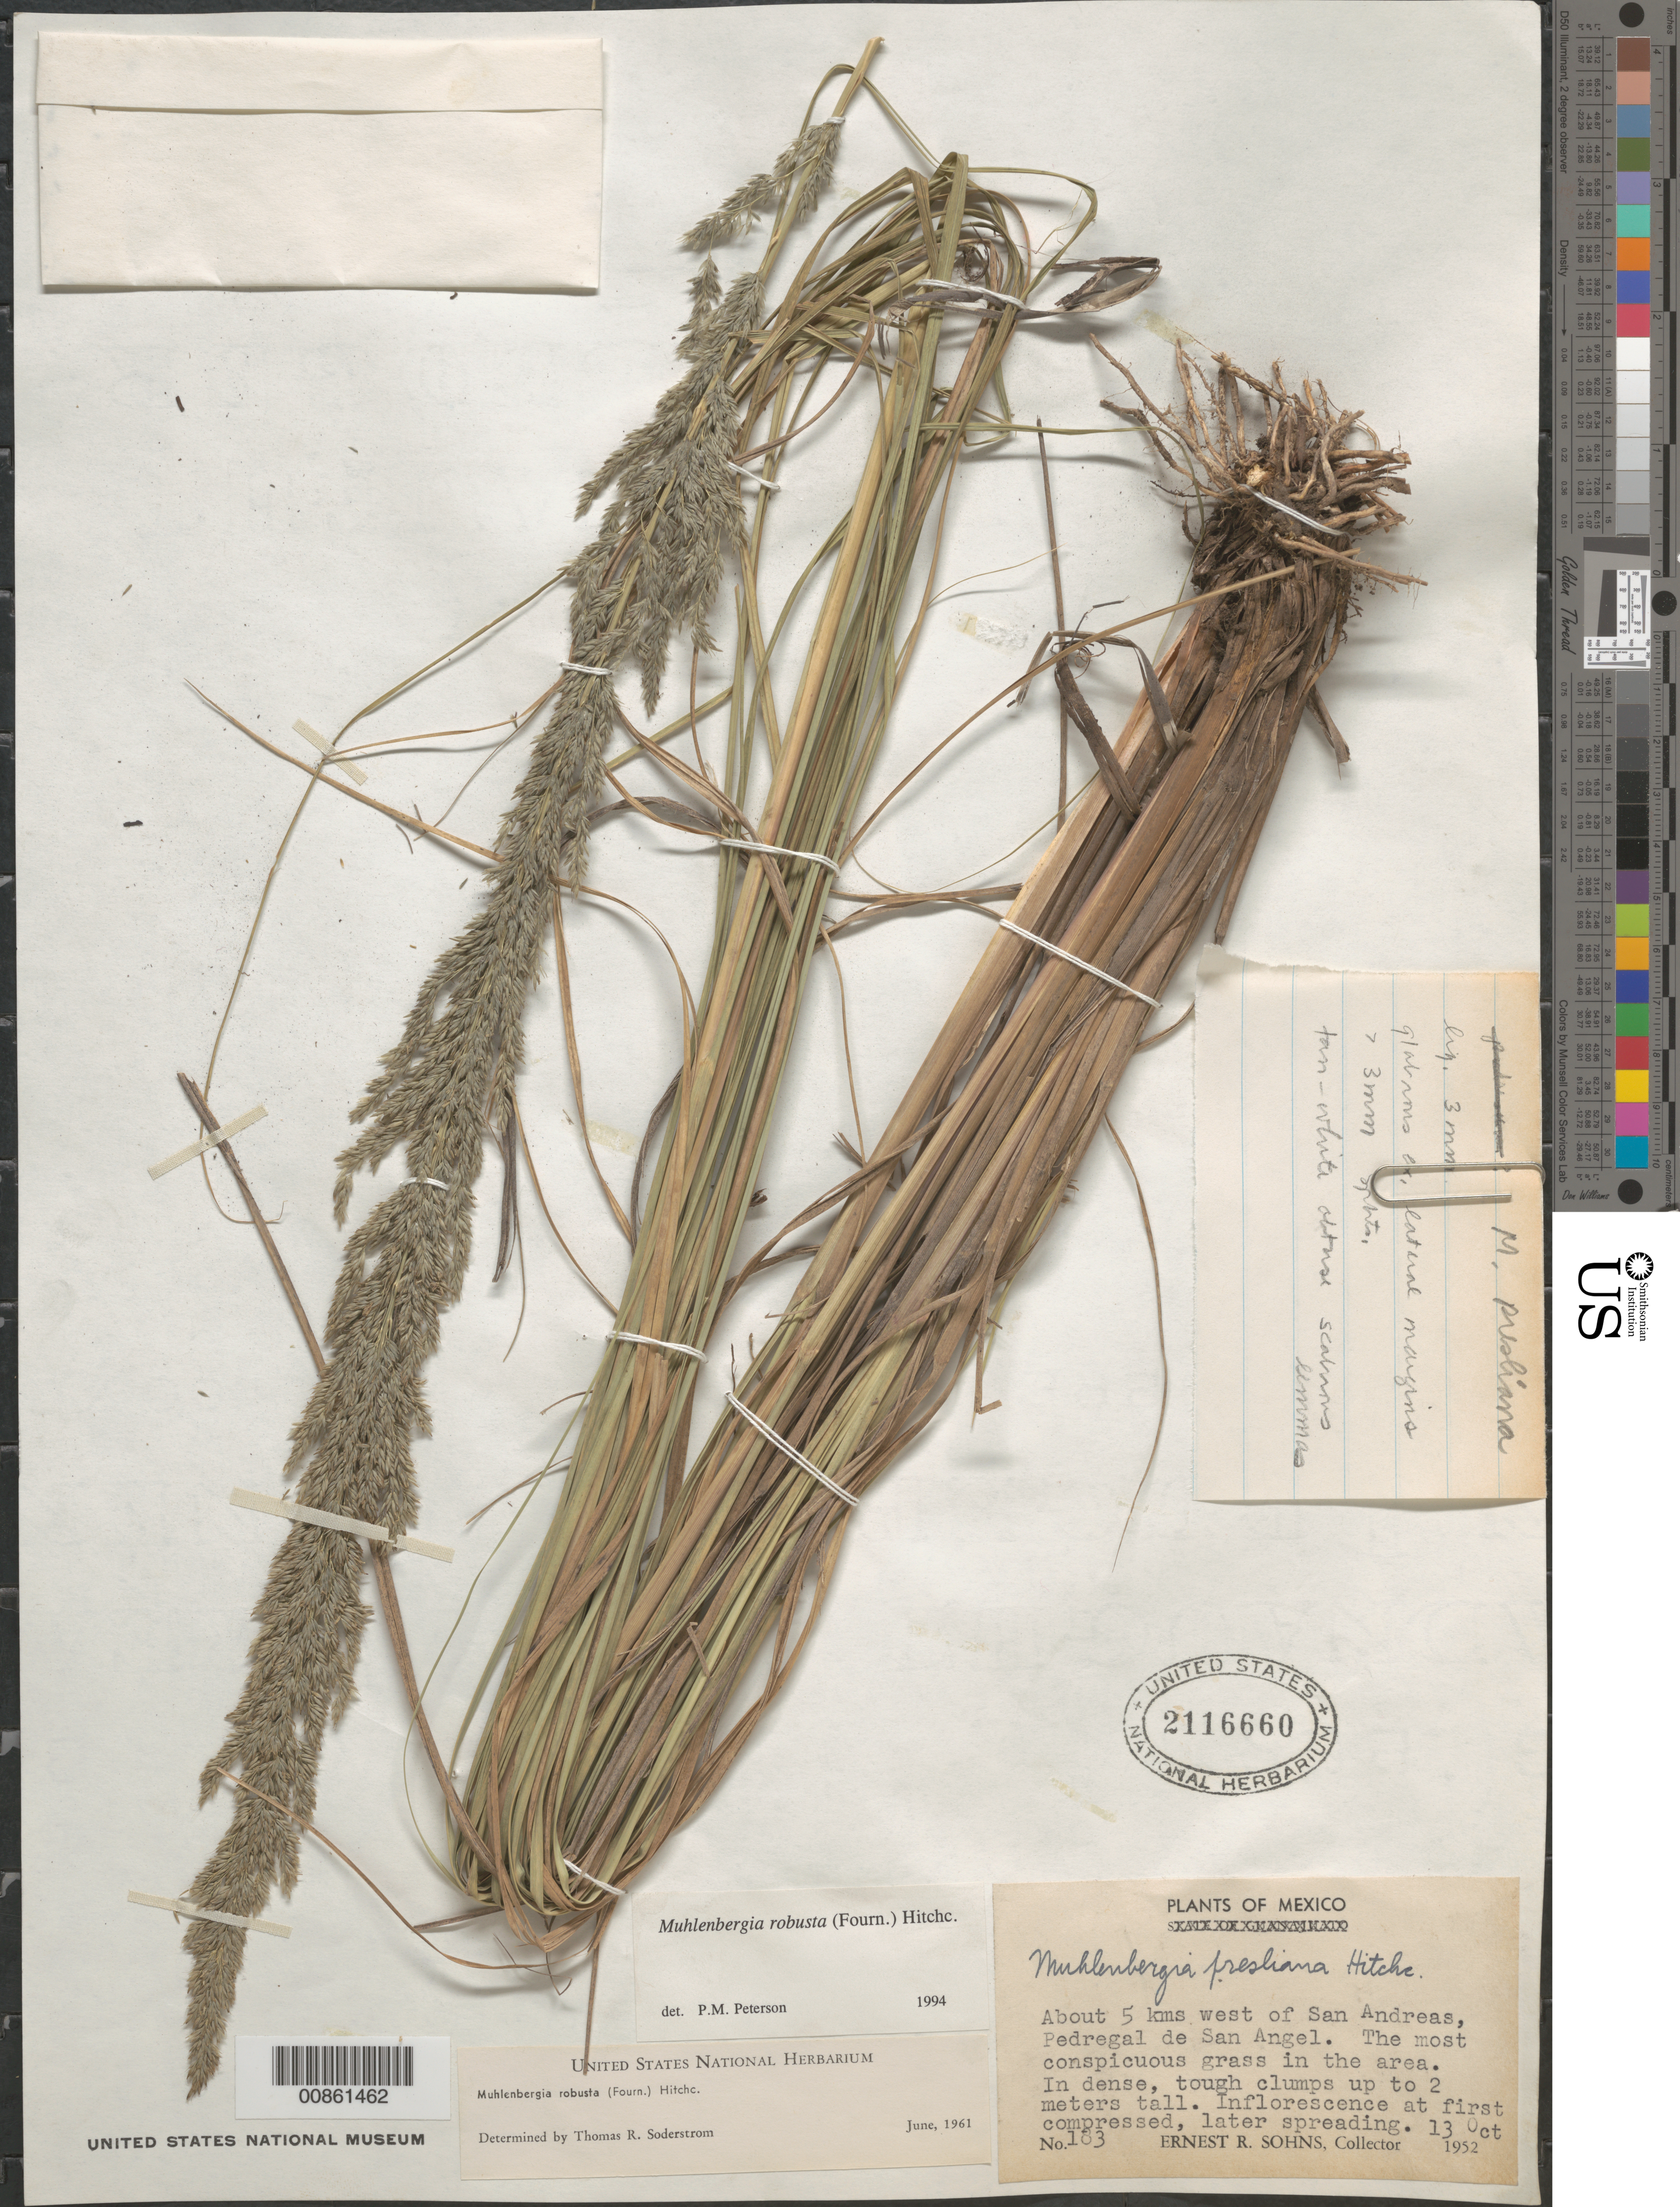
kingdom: Plantae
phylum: Tracheophyta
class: Liliopsida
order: Poales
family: Poaceae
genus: Muhlenbergia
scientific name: Muhlenbergia robusta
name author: (E. Fourn.) Hitchc.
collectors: E. R. Sohns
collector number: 183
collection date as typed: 13 Oct 1952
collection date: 1952-10-13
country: Mexico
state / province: Distrito Federal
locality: About 5 km E of San Andres, Pedregal de San Angel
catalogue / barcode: US 2116660